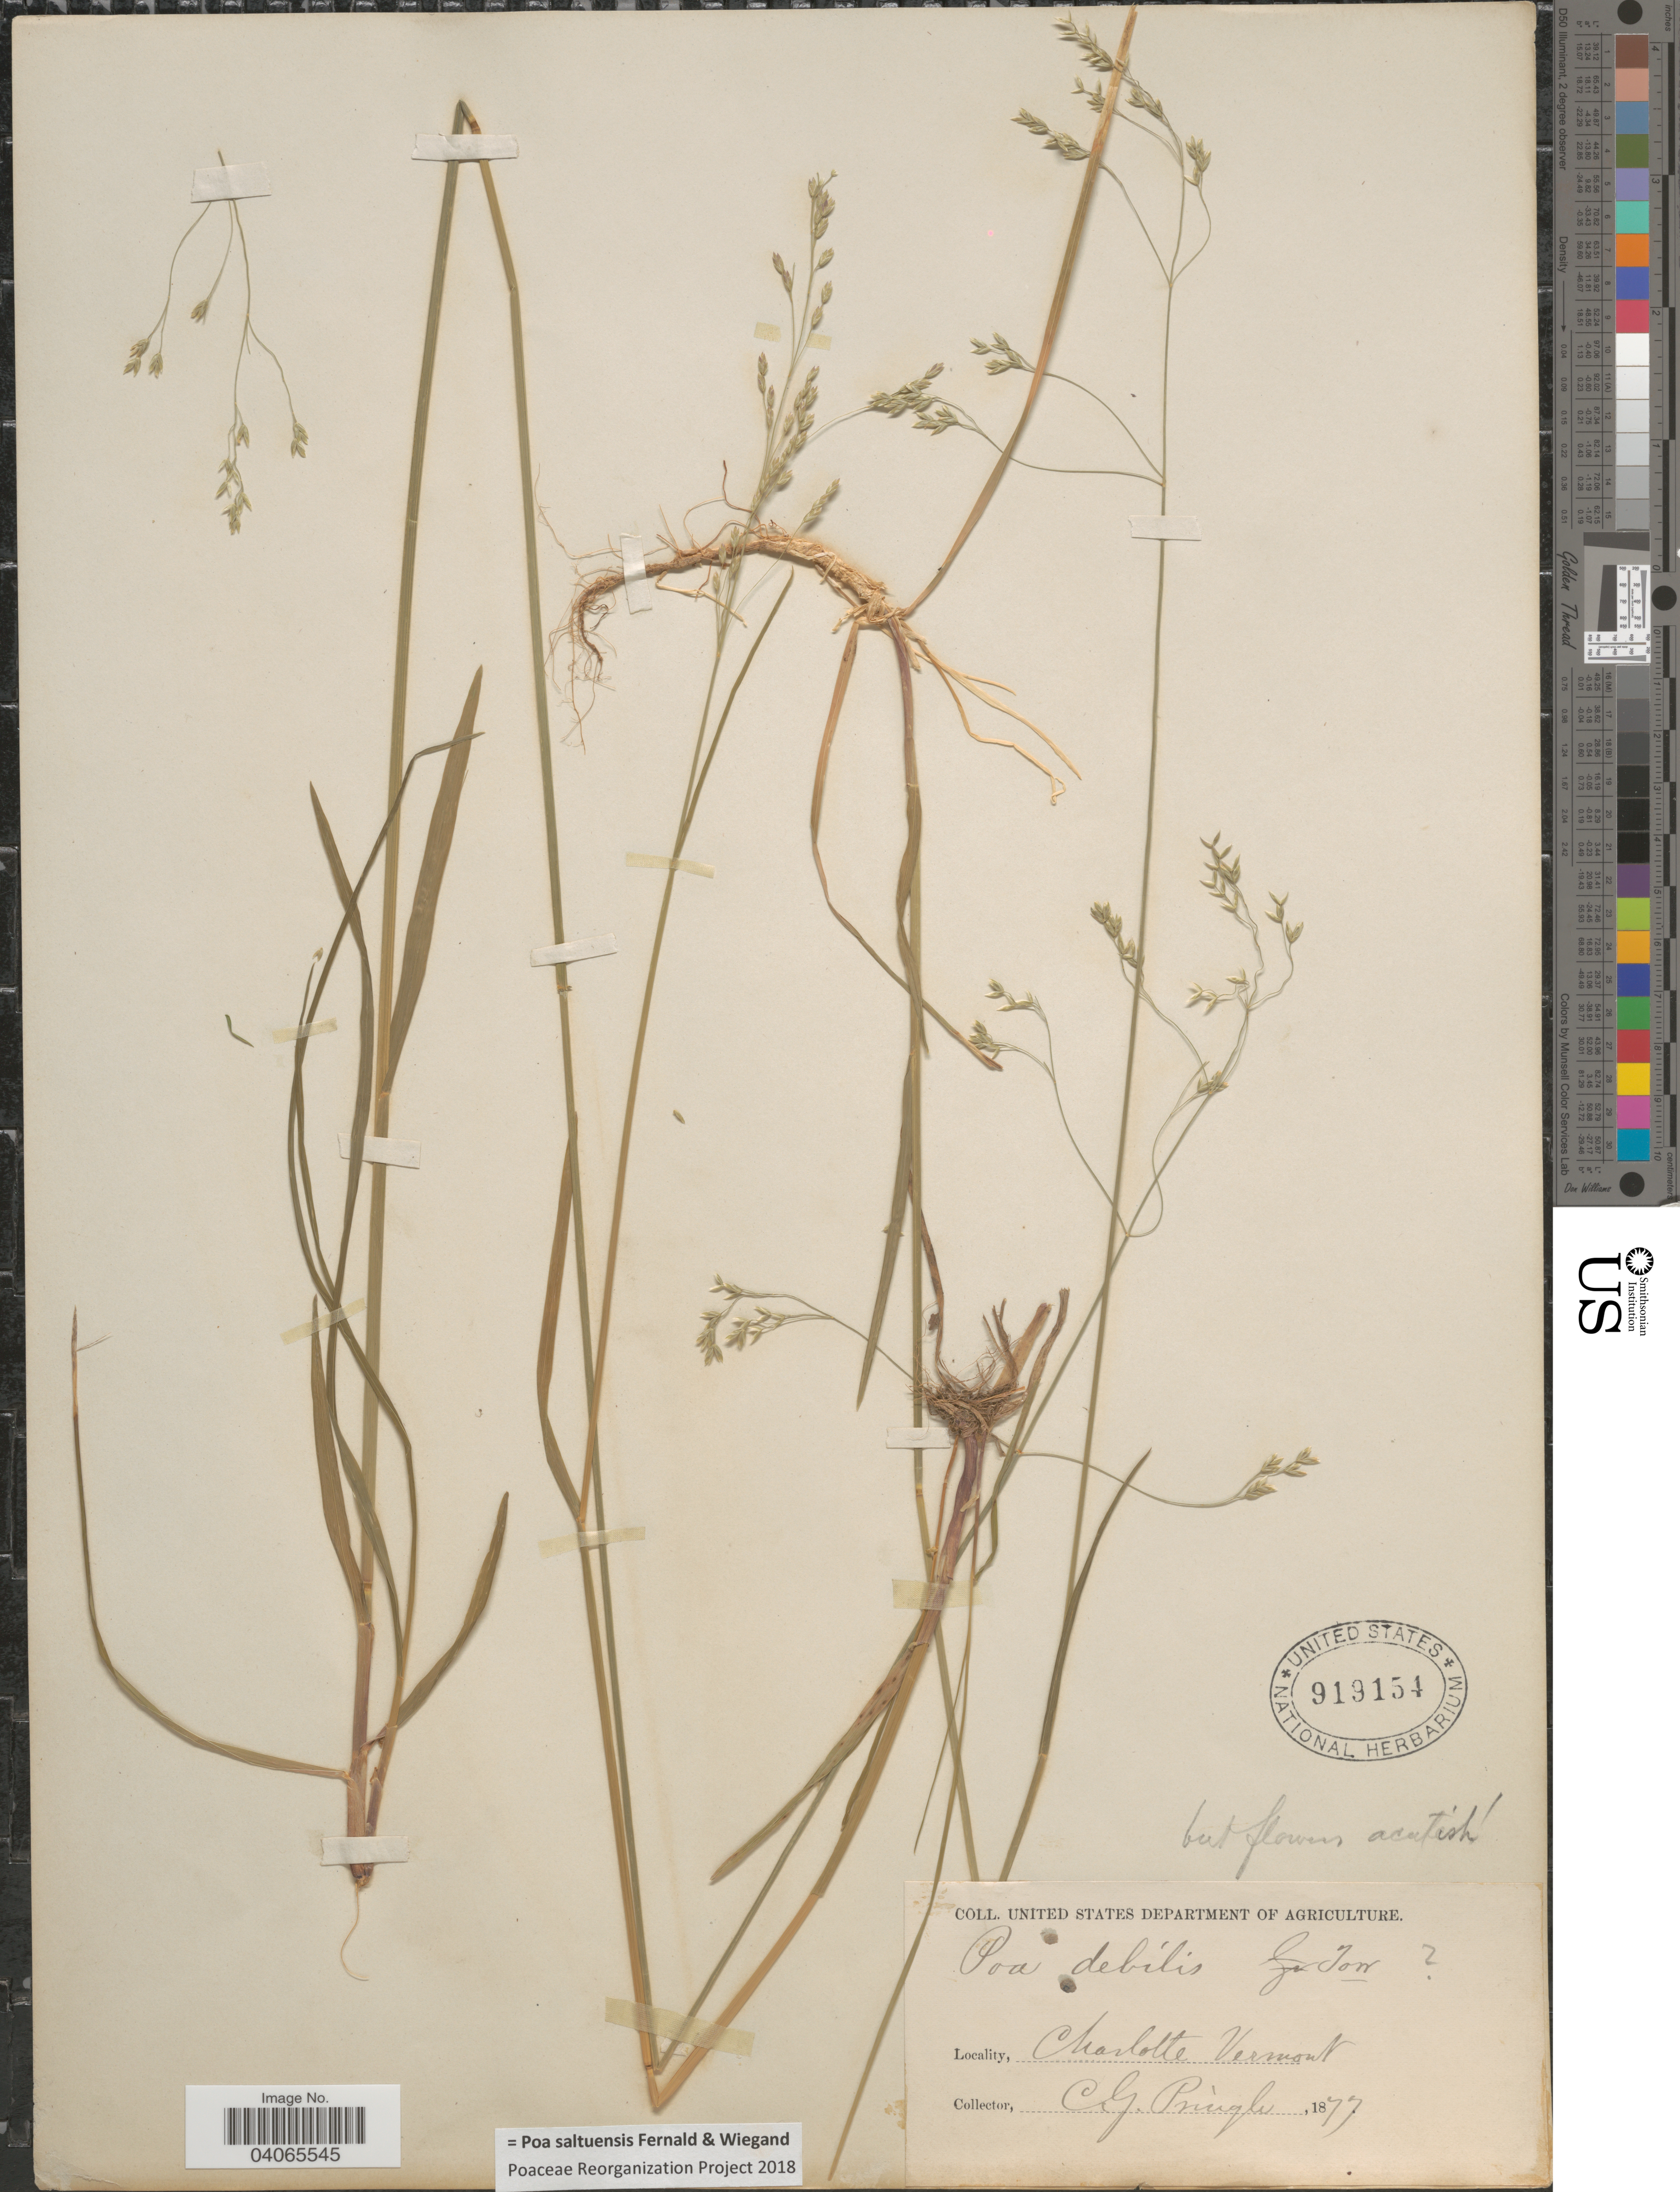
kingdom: Plantae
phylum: Tracheophyta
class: Liliopsida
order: Poales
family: Poaceae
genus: Poa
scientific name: Poa saltuensis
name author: Fernald & Wiegand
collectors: C. G. Pringle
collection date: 1877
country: United States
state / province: Vermont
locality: Charlotte.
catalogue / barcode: US 919154